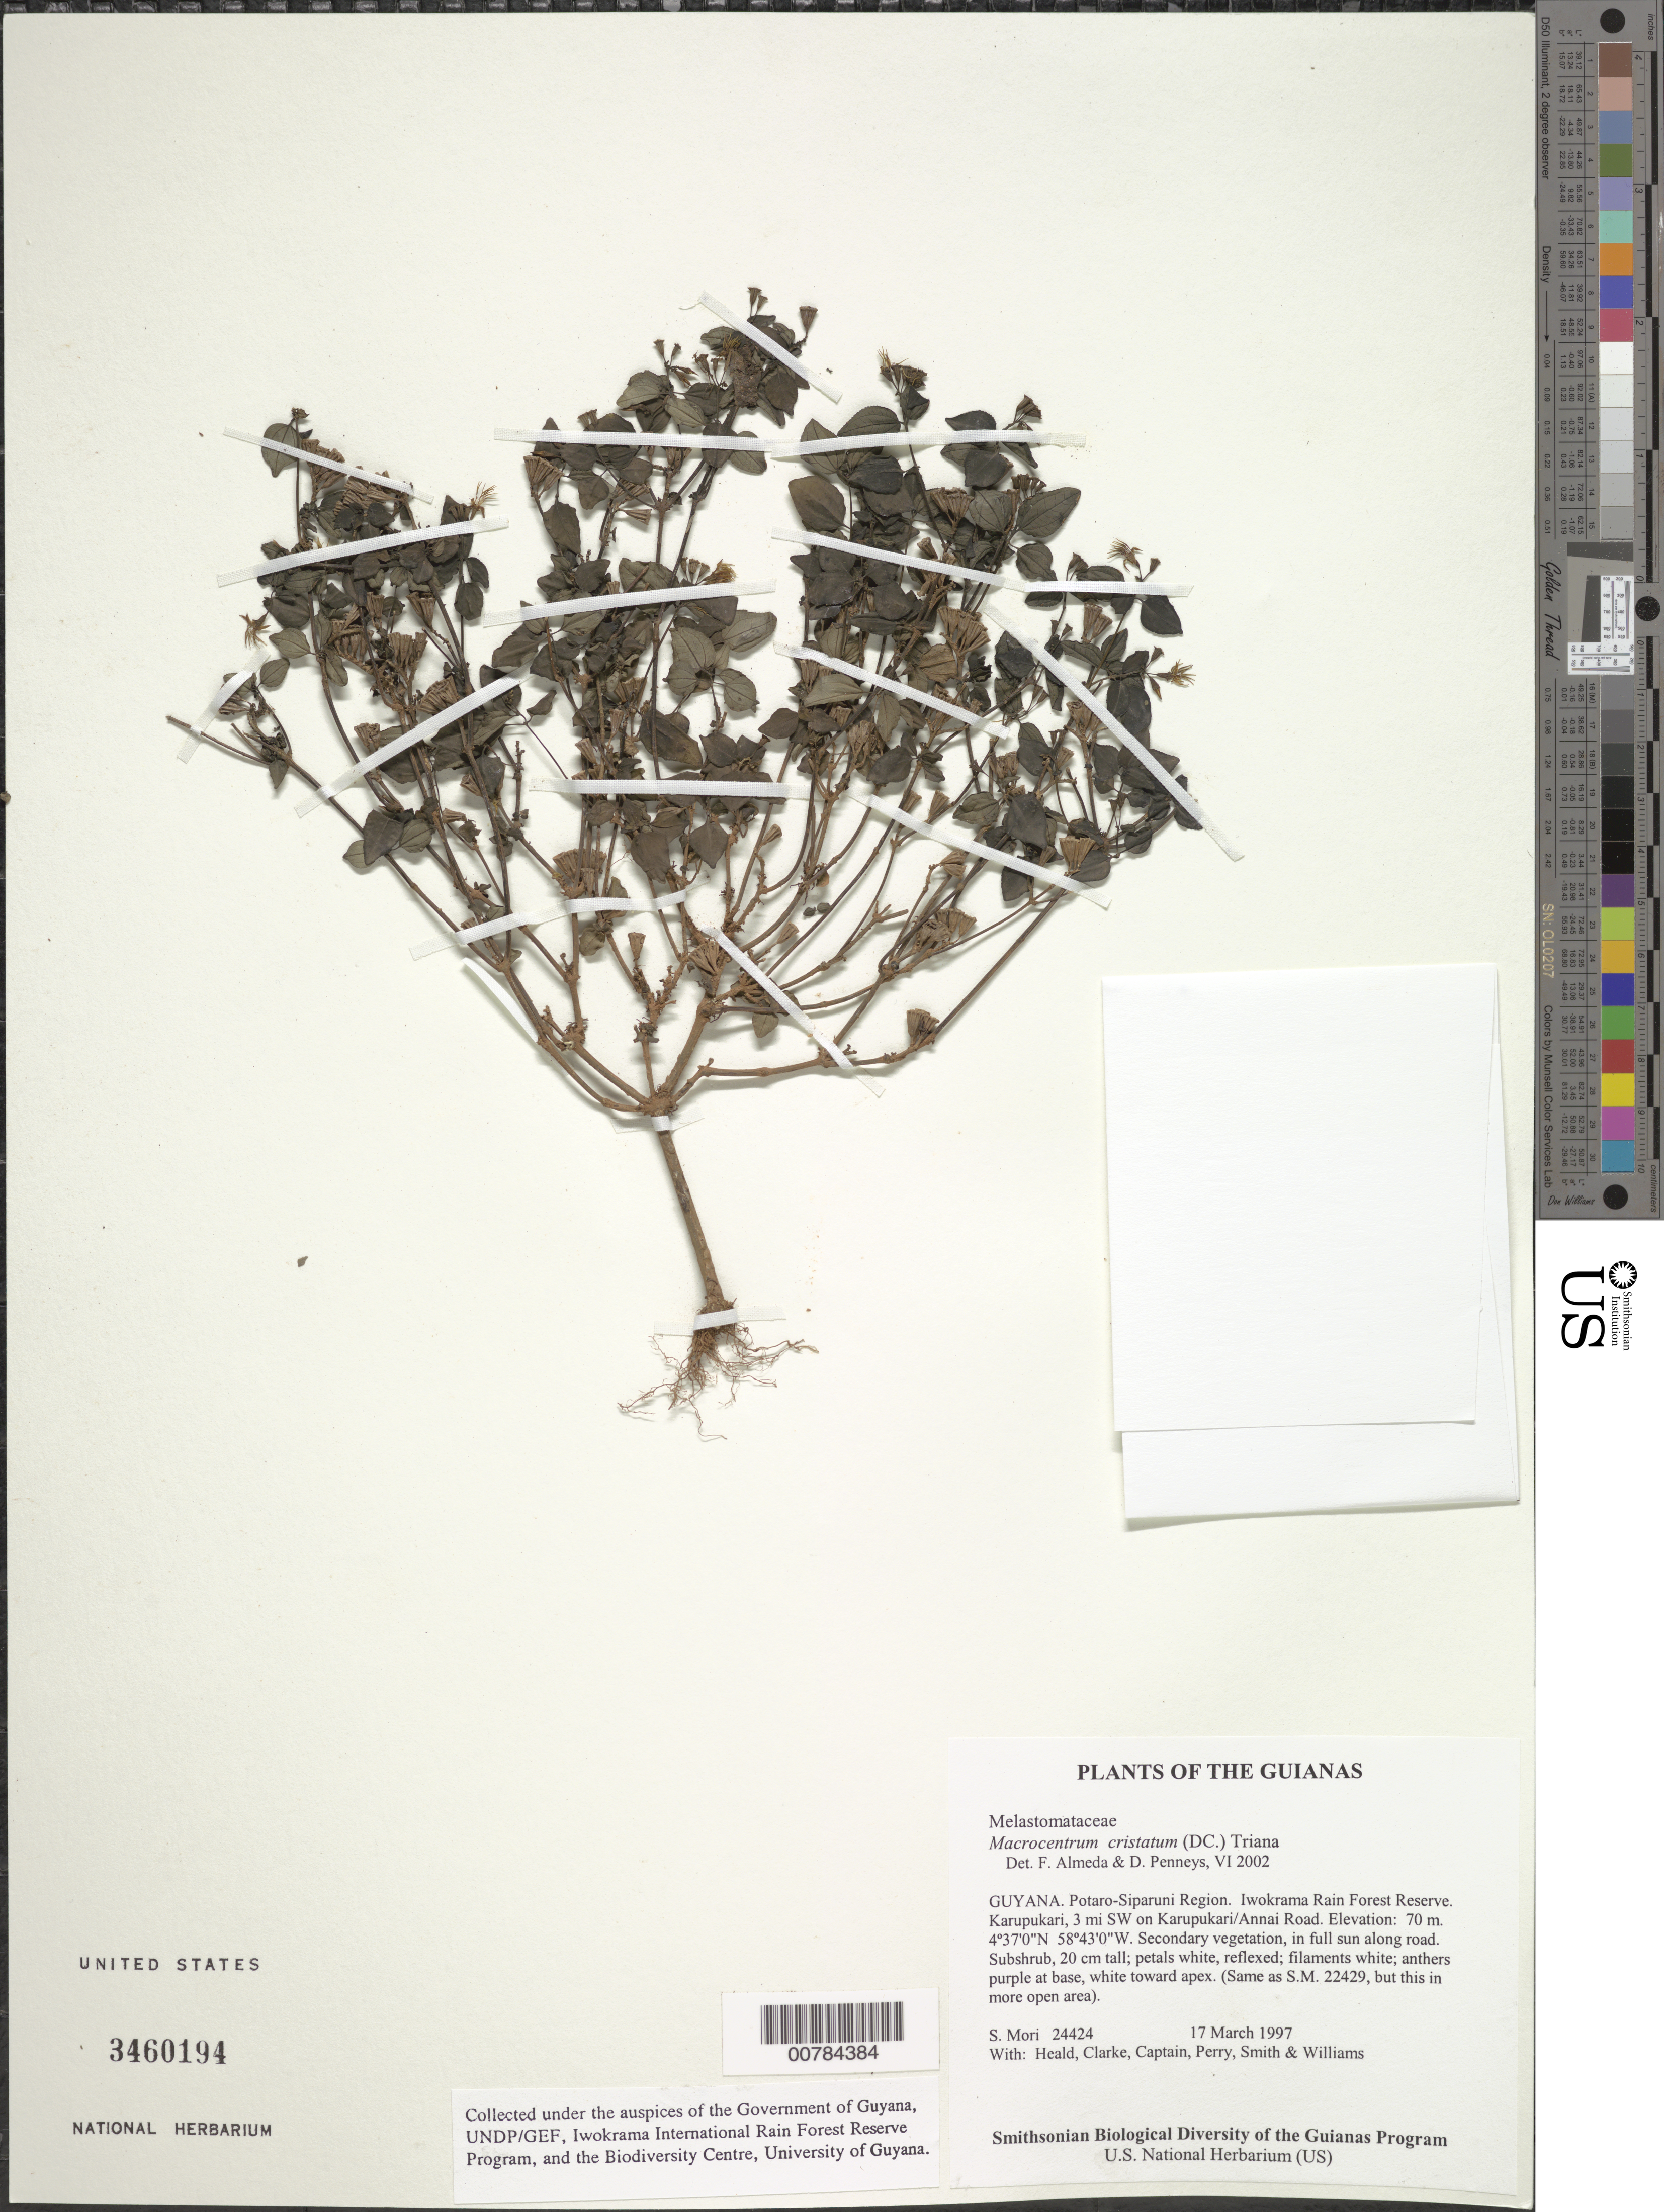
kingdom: Plantae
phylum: Tracheophyta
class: Magnoliopsida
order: Myrtales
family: Melastomataceae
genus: Macrocentrum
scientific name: Macrocentrum cristatum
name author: (DC.) Triana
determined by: Almeda, F.; Penneys, D. S.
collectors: S. Mori, S. Heald, D. Clarke, C. Captain, C. Perry, -- Smith & R. Williams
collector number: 24424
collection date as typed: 17 March 1997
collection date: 1997-03-17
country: Guyana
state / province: Potaro-Siparuni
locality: Iwokrama Rain Forest Reserve. Karupukari, 3 mi SW on Karupukari/Annai Road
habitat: Secondary vegetation, in full sun along road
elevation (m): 70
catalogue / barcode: US 3460194